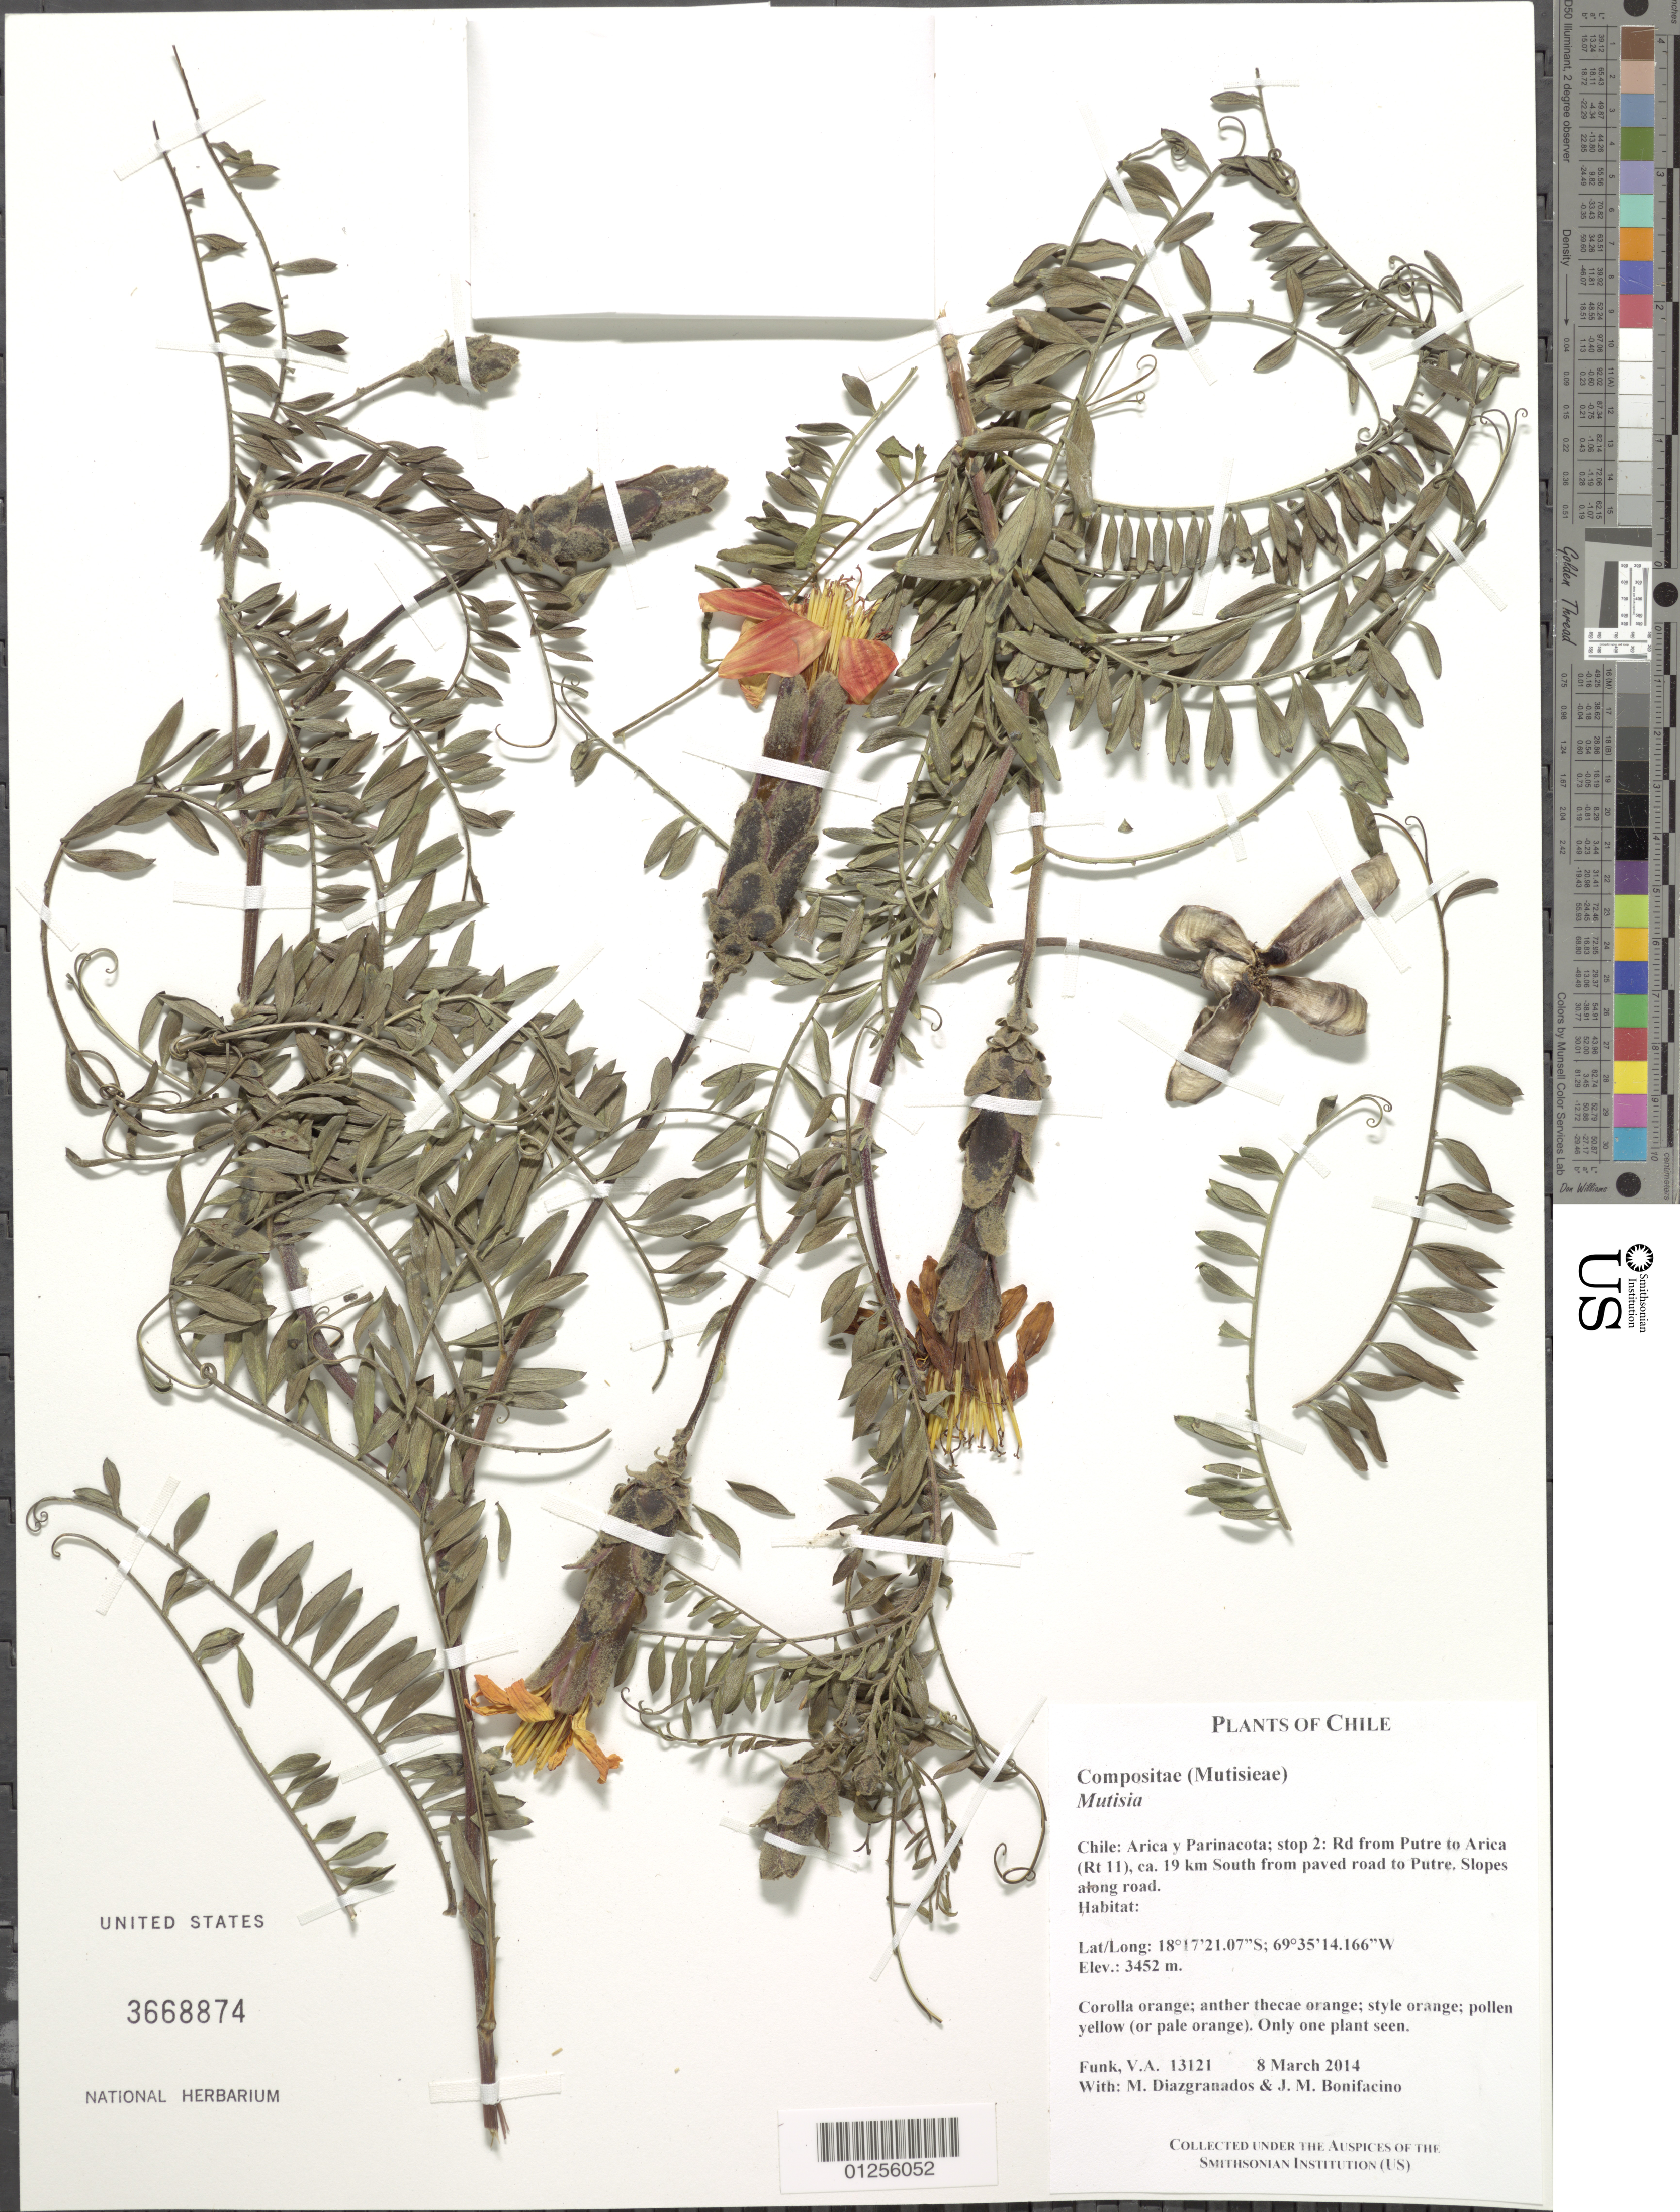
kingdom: Plantae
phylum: Tracheophyta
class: Magnoliopsida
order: Asterales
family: Asteraceae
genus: Mutisia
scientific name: Mutisia sp.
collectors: V. Funk, M. Diazgranados C. & M. Bonifacino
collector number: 13121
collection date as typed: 8 Mar 2014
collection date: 2014-03-08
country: Chile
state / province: Arica y Parinacota (XV)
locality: Road from Rutre to Arica (Rt11), ca. 19 km south from paved road to Putre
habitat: Slopes along road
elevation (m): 3452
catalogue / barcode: US 3668874